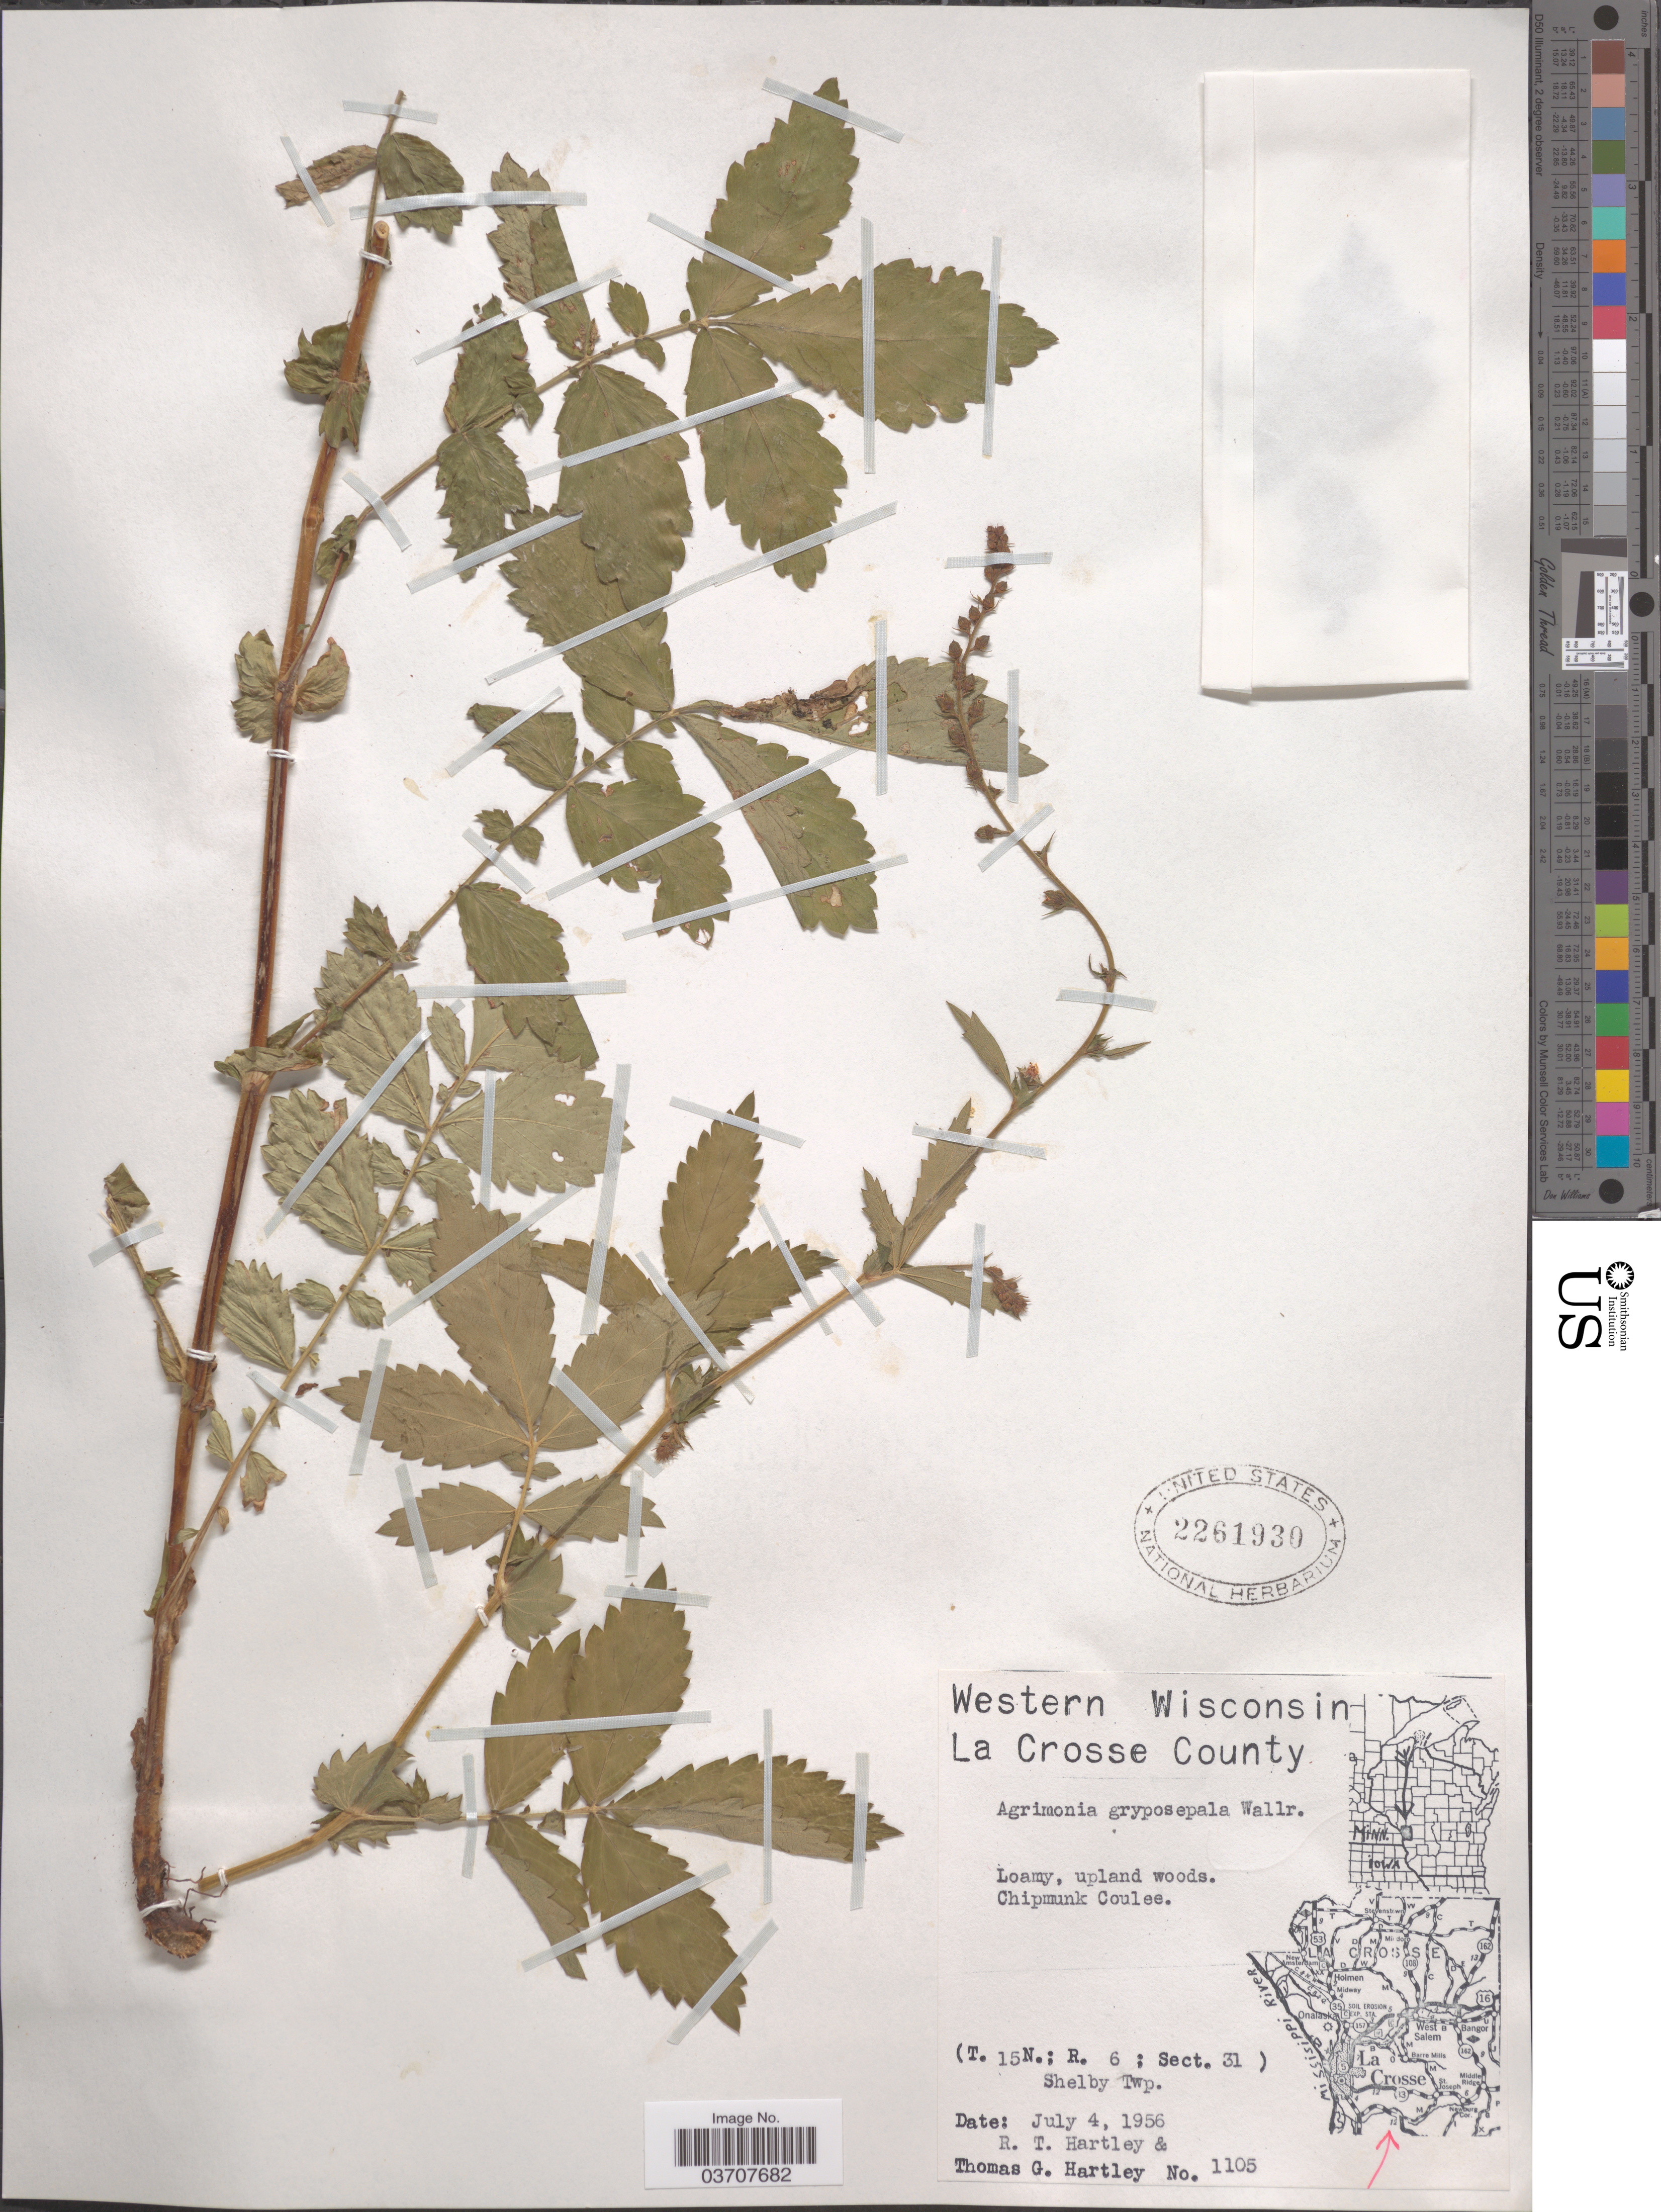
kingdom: Plantae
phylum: Tracheophyta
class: Magnoliopsida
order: Rosales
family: Rosaceae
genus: Agrimonia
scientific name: Agrimonia gryposepala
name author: Wallr.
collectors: R. T. Hartley & T. G. Hartley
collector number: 1105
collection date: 1956-07-04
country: United States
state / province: Wisconsin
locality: Western Wisconsin. La Crosse County. Chipmunk Coulee. (T. 15N.; R. 6; Sect. 31) Shelby Twp.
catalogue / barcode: US 2261930